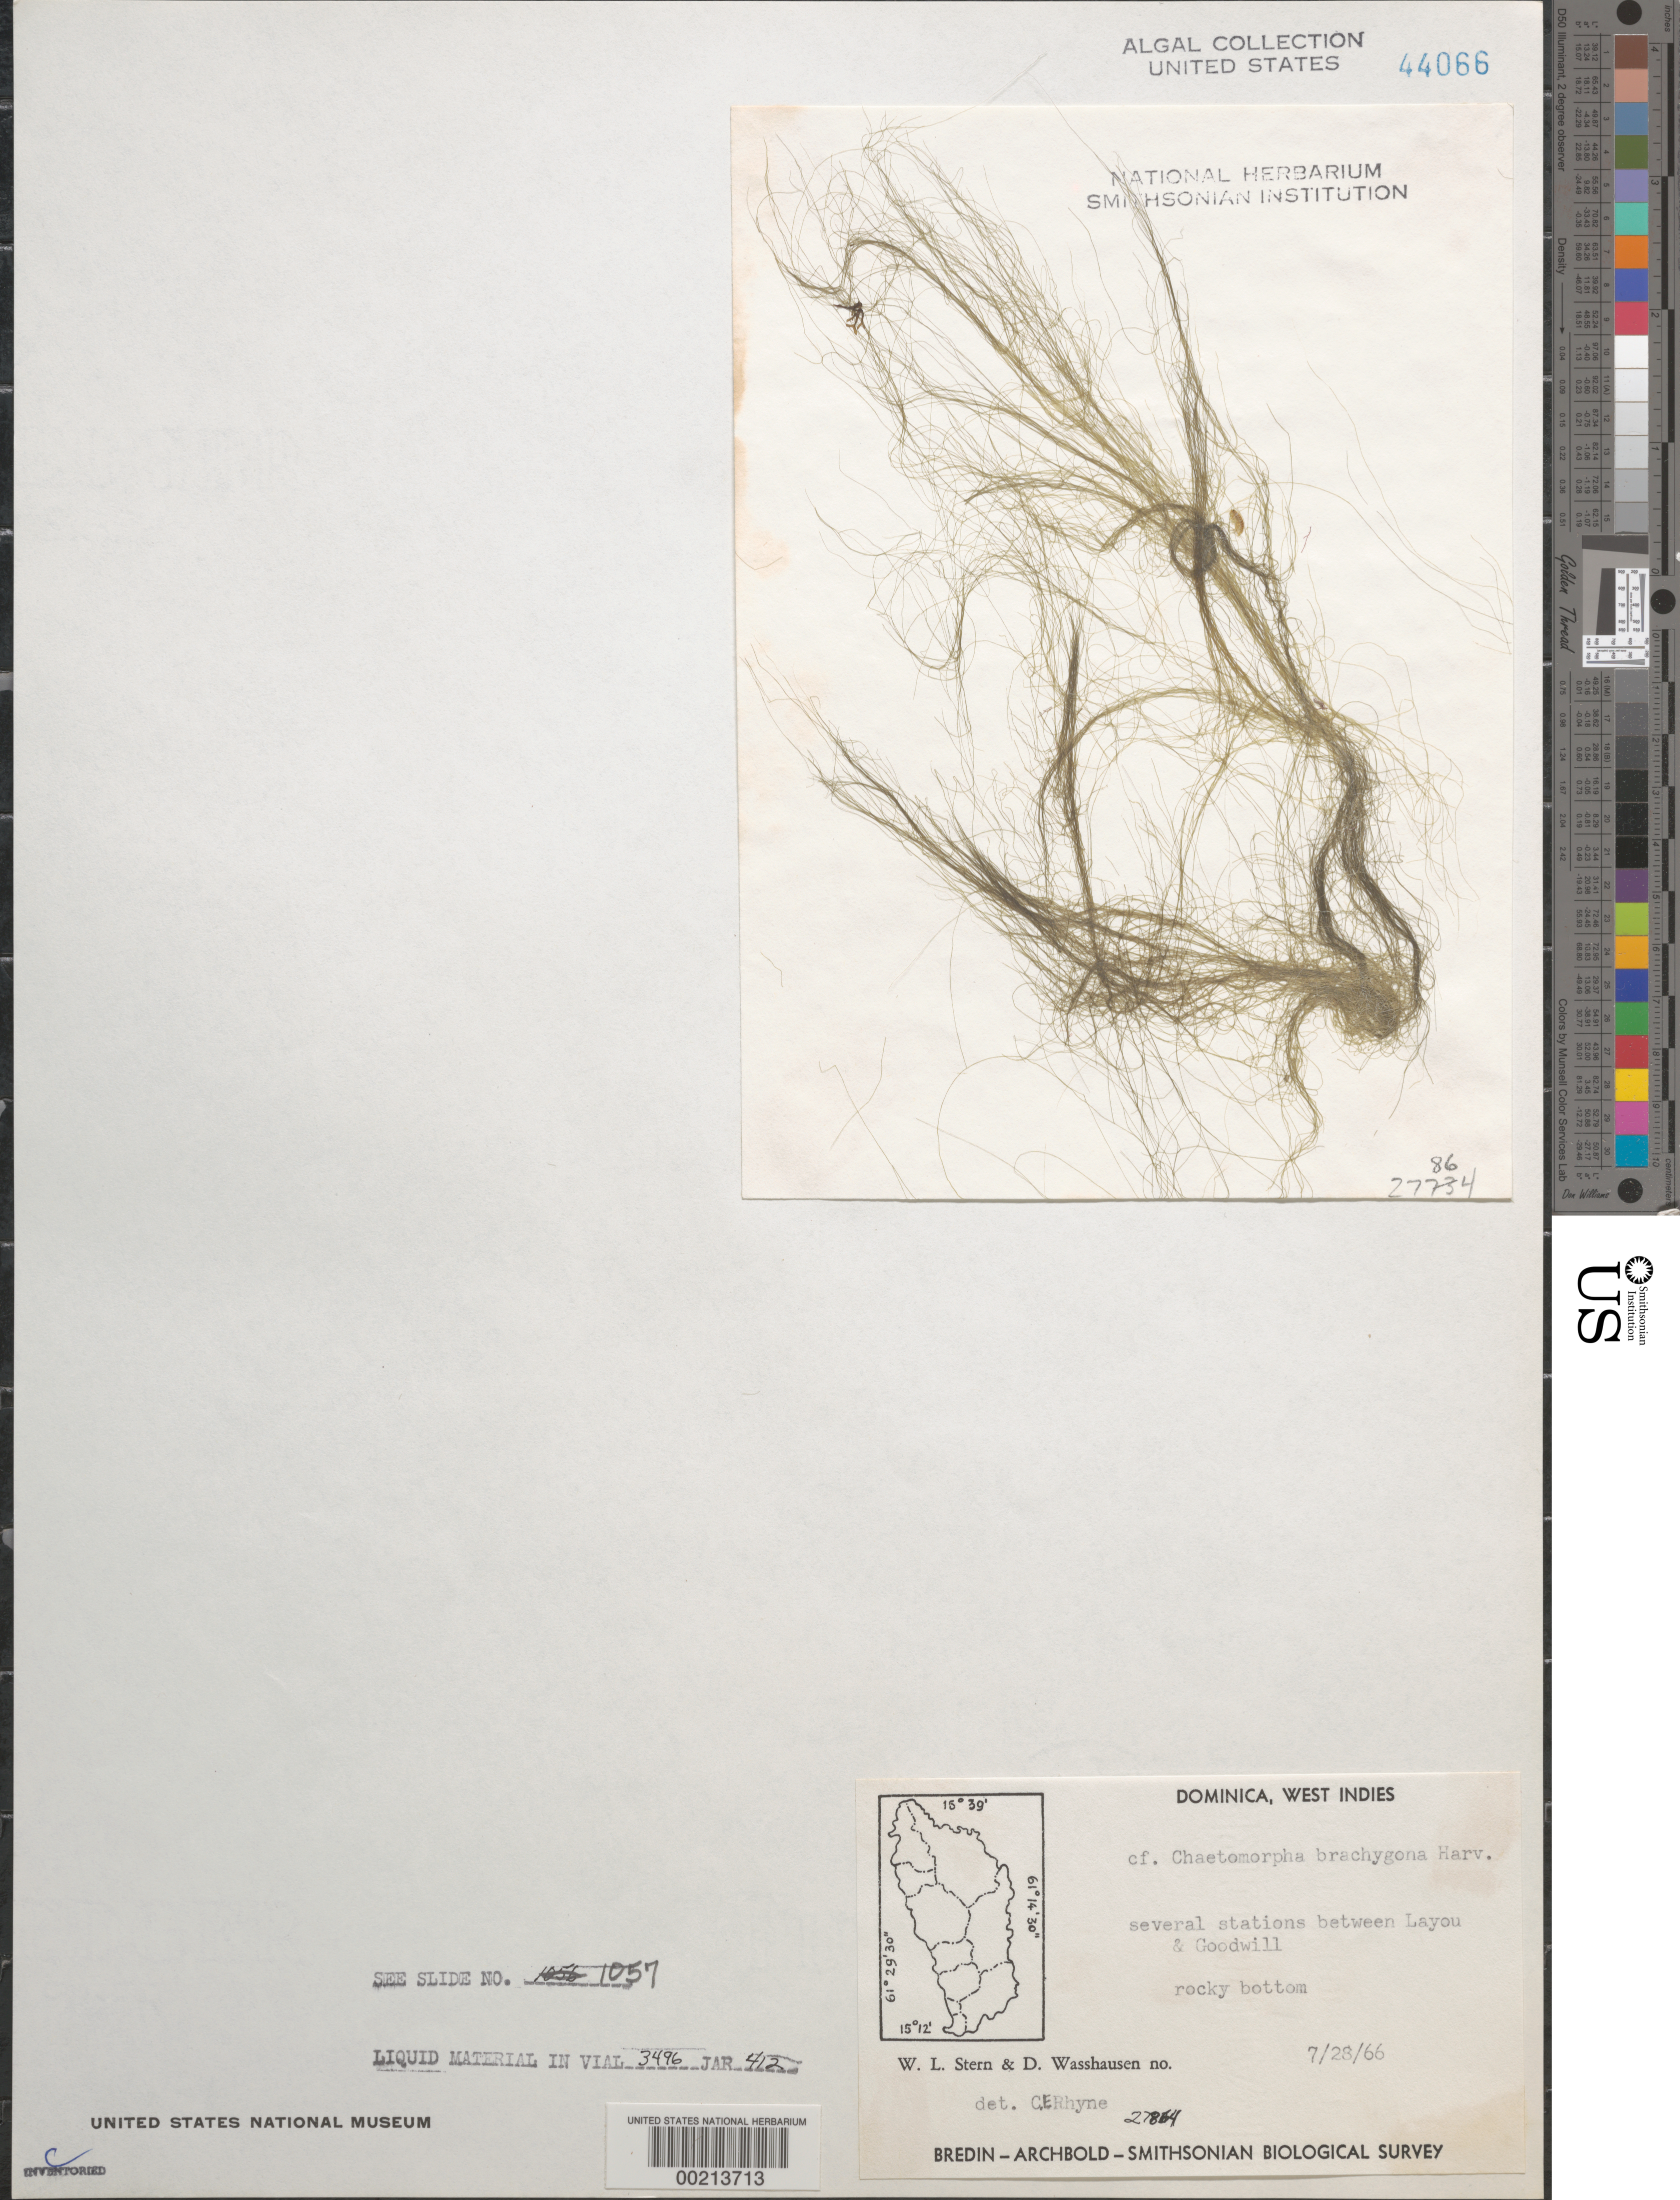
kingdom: Plantae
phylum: Chlorophyta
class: Ulvophyceae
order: Cladophorales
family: Cladophoraceae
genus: Chaetomorpha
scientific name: Chaetomorpha brachygona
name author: Harv.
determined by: Rhyne, C. F.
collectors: W. L. Stern & D. C. Wasshausen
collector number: EYD 27864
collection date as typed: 28 Jul 1966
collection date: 1966-07-28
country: Dominica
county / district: St. Paul's Parish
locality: Between Layou and Goodwill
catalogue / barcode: US 44066